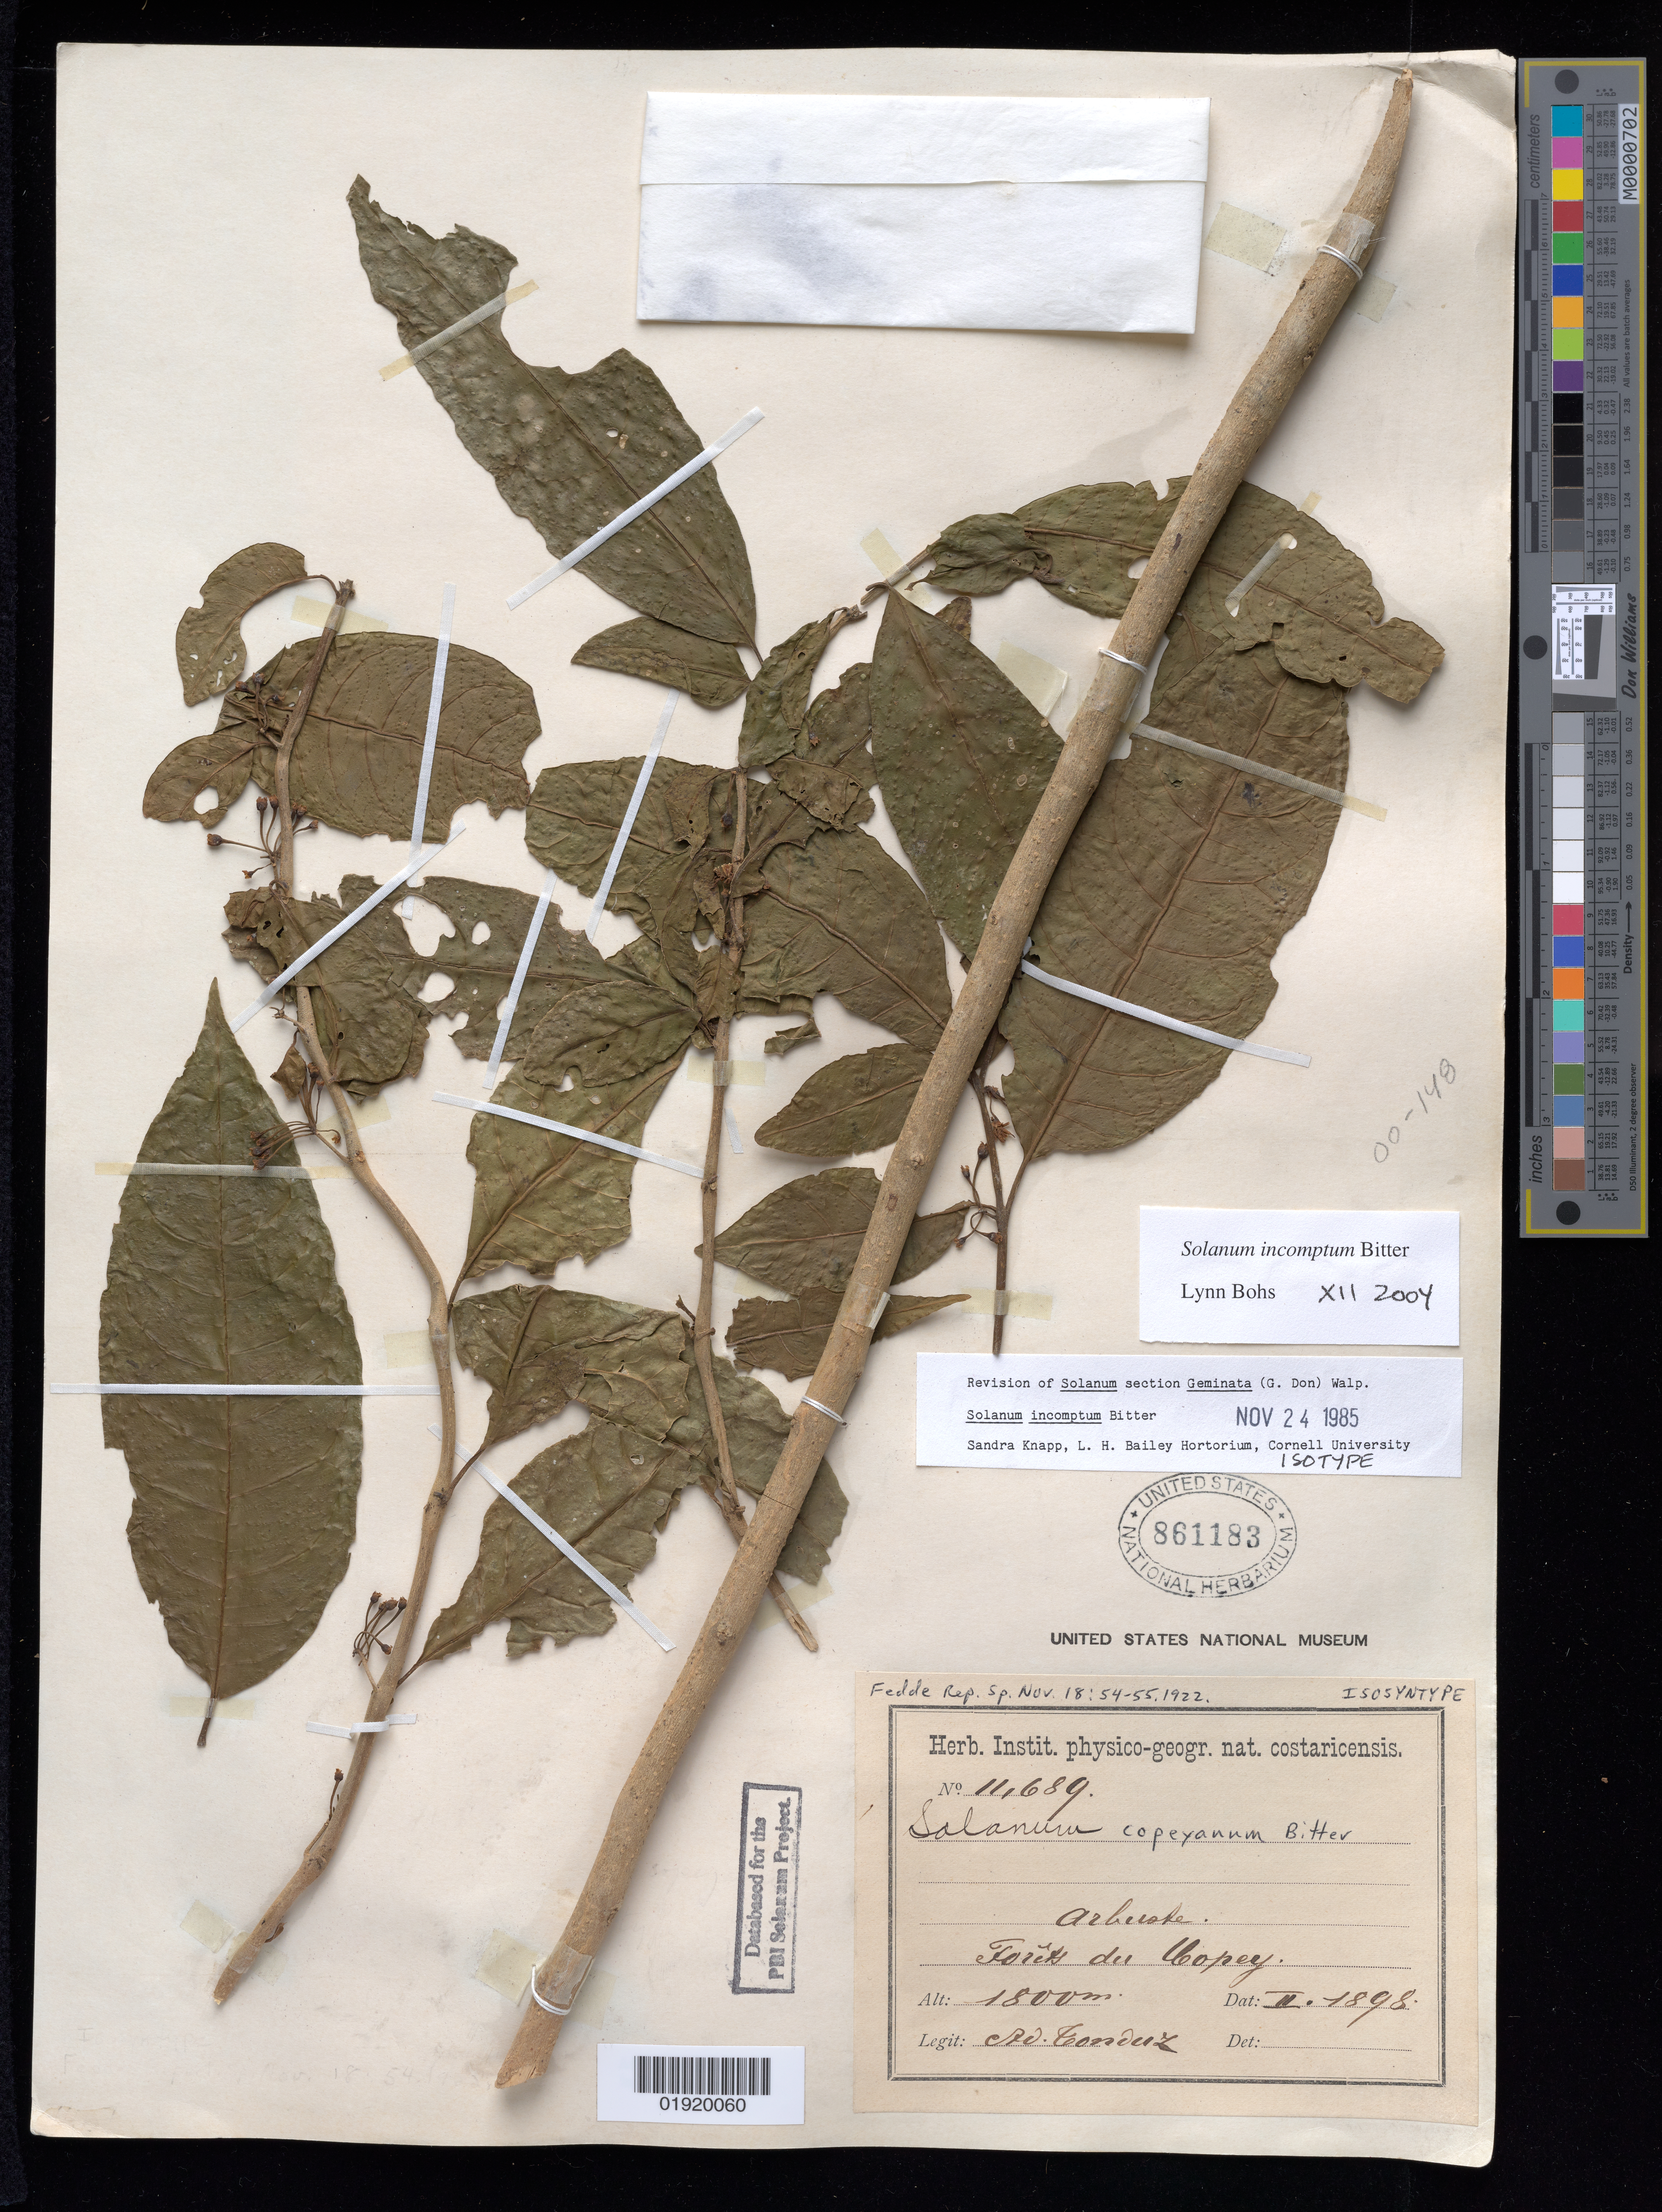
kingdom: Plantae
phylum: Tracheophyta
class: Magnoliopsida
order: Solanales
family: Solanaceae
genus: Solanum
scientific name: Solanum copeyanum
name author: Bitter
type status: Isolectotype; Isosyntype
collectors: A. Tonduz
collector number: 11689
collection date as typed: Feb 1898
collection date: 1898-02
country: Costa Rica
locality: Forests of Copey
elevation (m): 1800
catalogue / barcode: US 861183